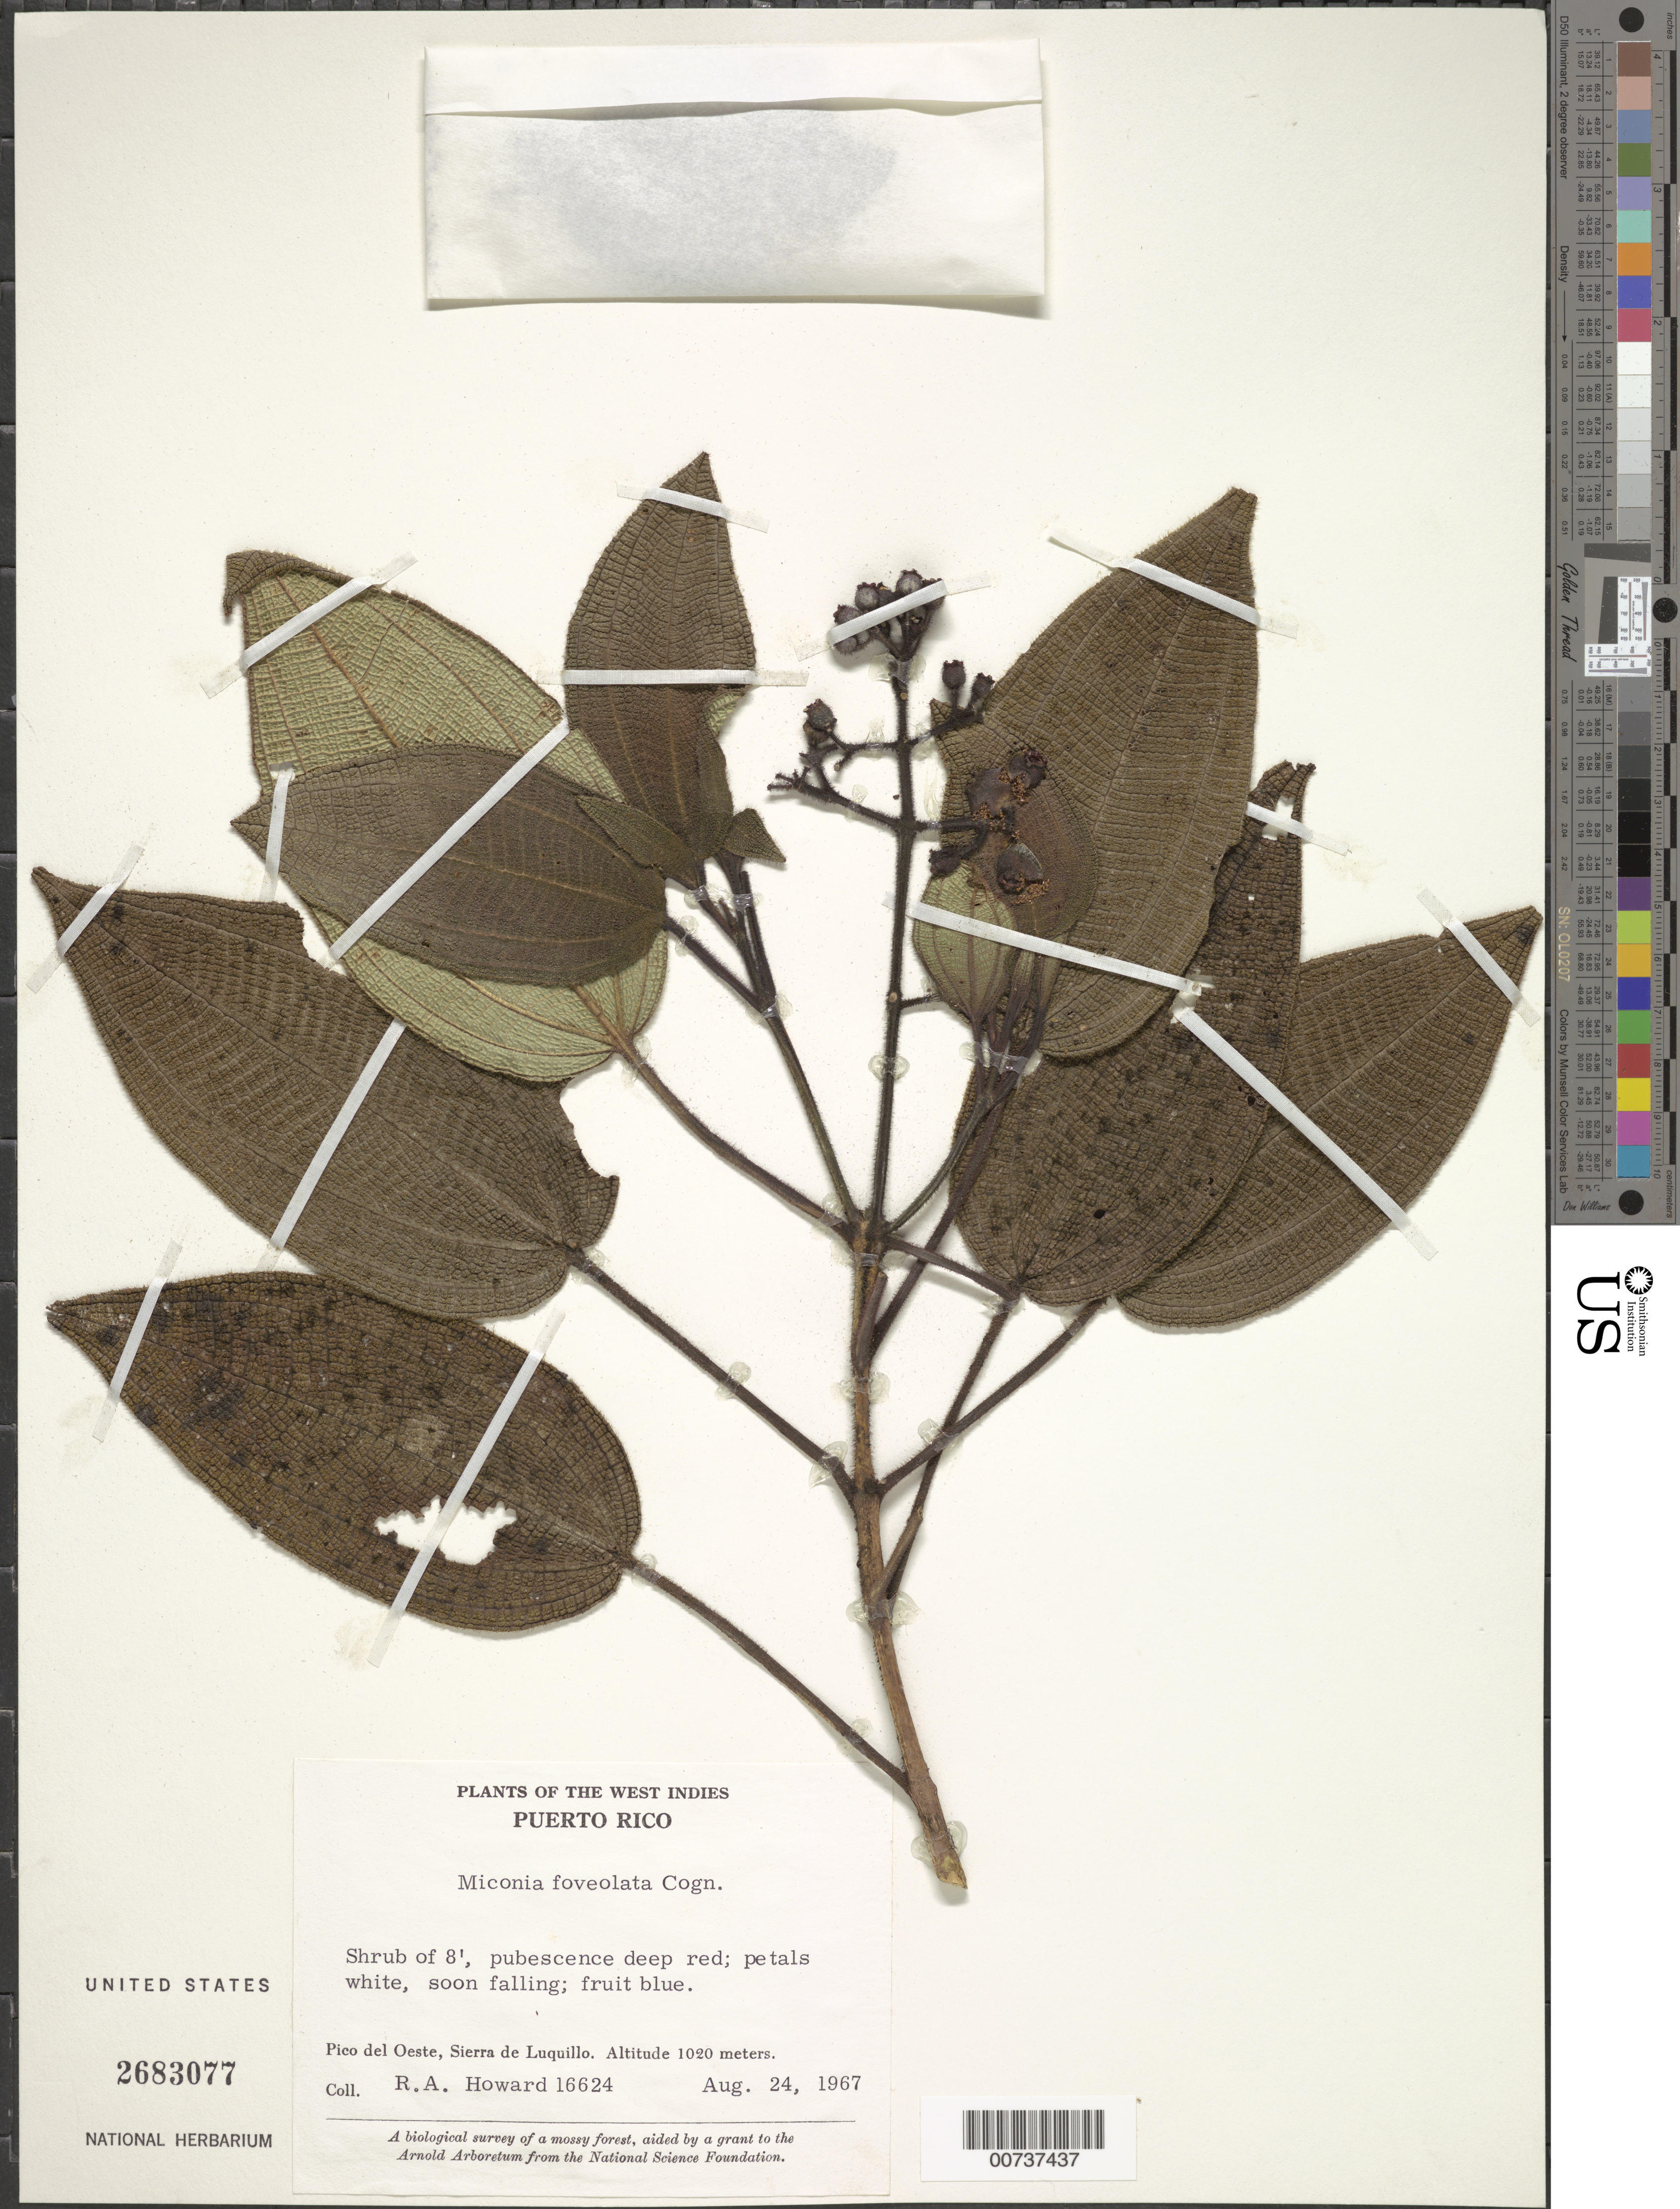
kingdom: Plantae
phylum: Tracheophyta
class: Magnoliopsida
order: Myrtales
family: Melastomataceae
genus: Miconia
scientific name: Miconia foveolata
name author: Cogn.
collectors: R. A. Howard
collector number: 16624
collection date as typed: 24 Aug 1967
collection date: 1967-08-24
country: Puerto Rico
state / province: Ceiba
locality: Pico del Oeste, Sierra de Luquillo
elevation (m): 1020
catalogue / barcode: US 2683077